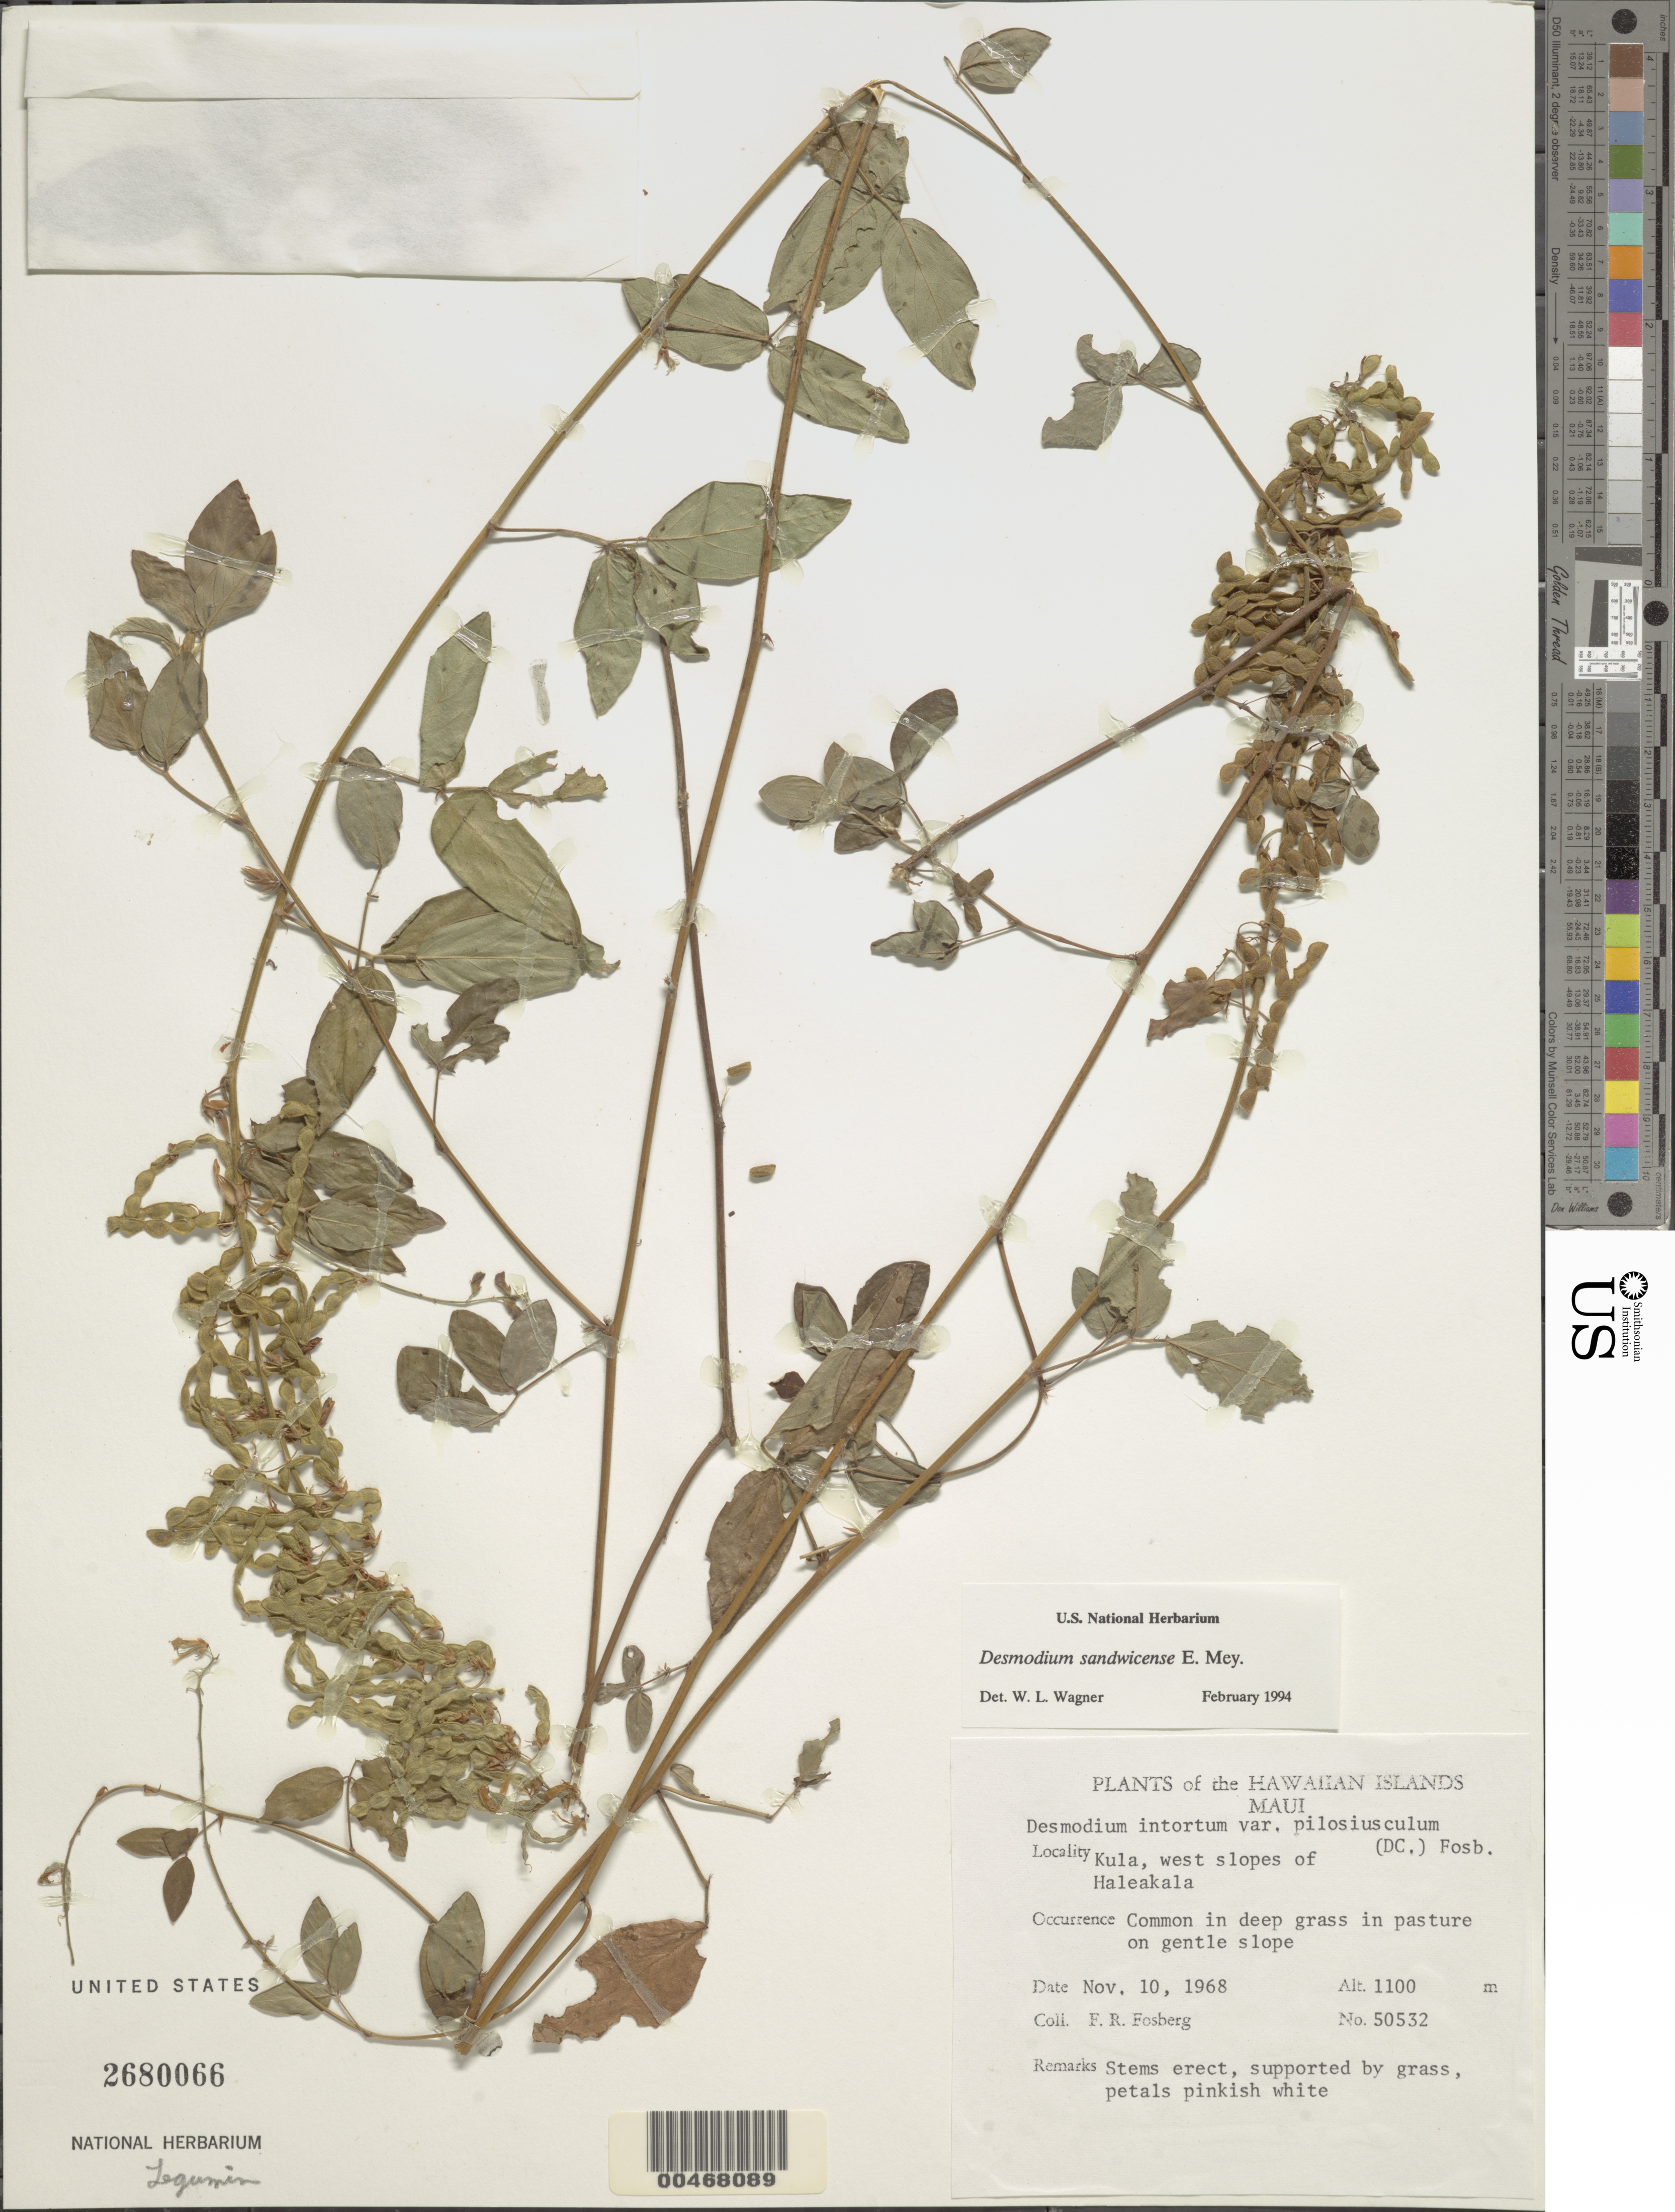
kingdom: Plantae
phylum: Tracheophyta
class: Magnoliopsida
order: Fabales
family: Fabaceae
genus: Desmodium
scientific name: Desmodium uncinatum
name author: (Jacq.) DC.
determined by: Wagner, W. L., (BOT), Smithsonian Institution - National Museum of Natural History (UNITED STATES)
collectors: F. R. Fosberg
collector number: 50532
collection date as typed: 10 Nov 1968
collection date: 1968-11-10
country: United States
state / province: Hawaii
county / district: Maui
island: Maui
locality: Kula, west slopes of Haleakala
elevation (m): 1100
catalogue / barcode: US 2680066